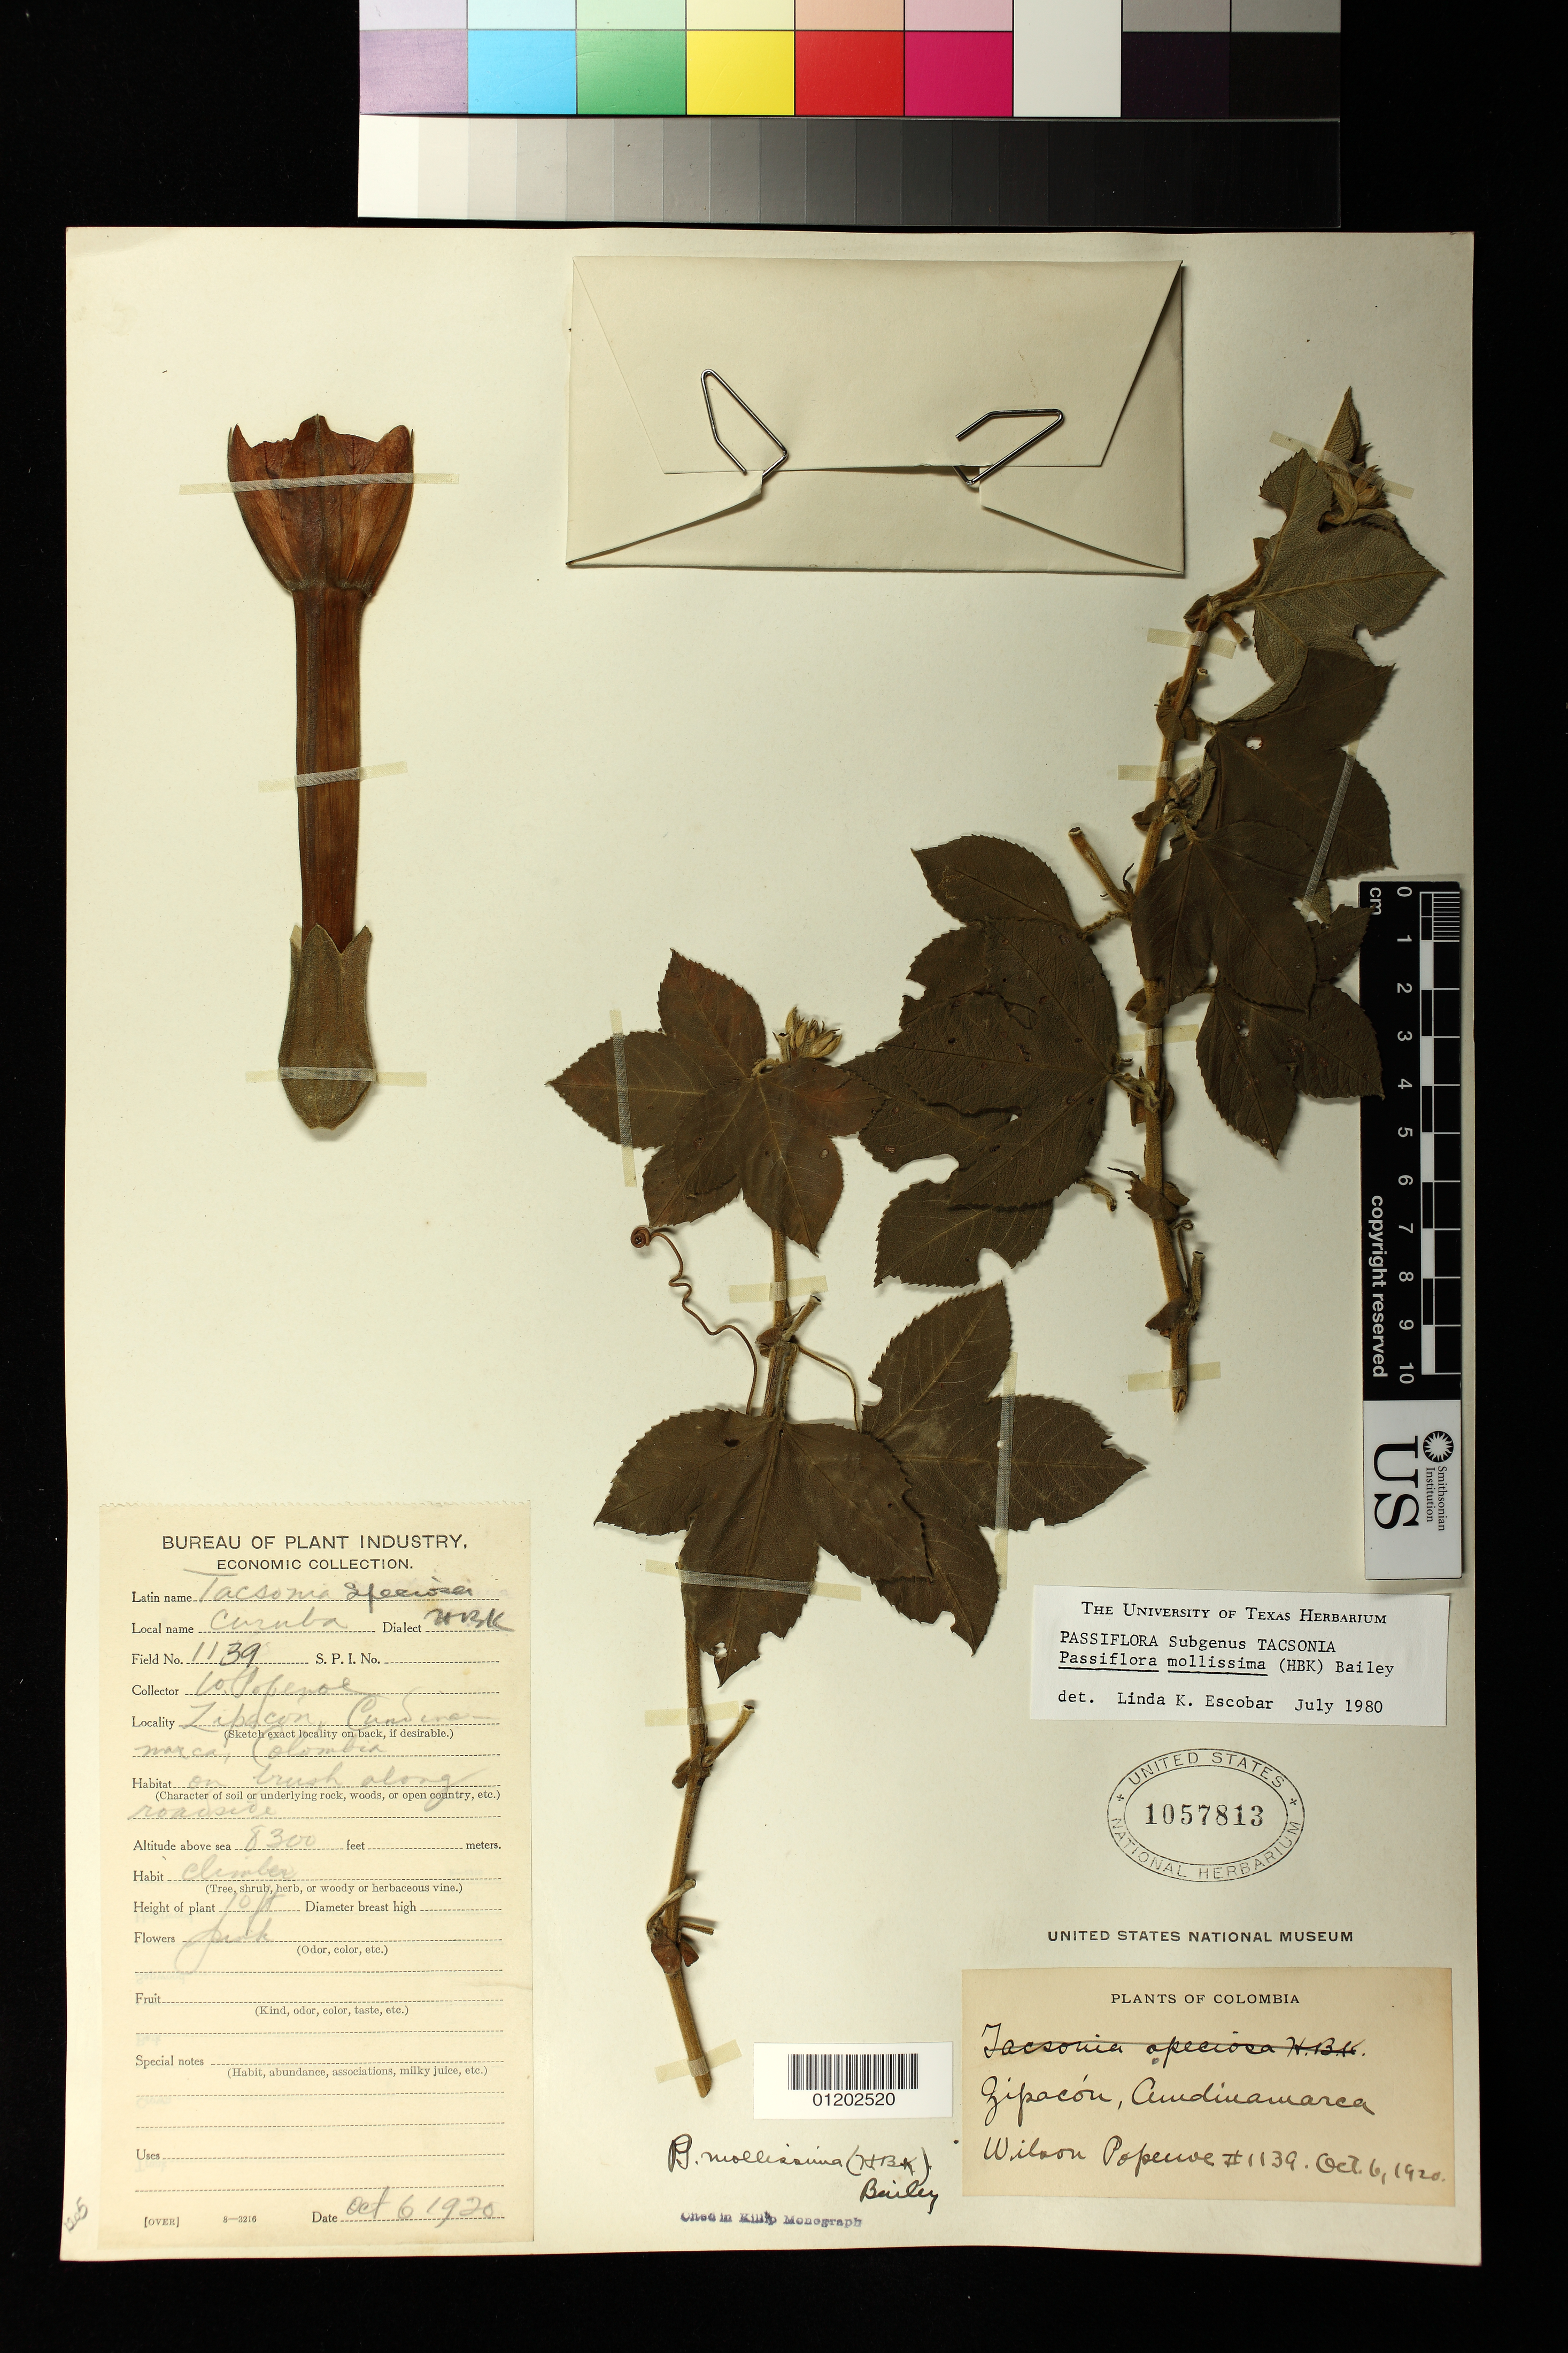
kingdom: Plantae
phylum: Tracheophyta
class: Magnoliopsida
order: Malpighiales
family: Passifloraceae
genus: Passiflora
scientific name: Passiflora mollissima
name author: (Kunth) L.H. Bailey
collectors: W. Popenoe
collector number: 1139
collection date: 1920-10-06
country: Colombia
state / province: Cundinamarca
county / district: Zipacón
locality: on brush along roadside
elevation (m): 2530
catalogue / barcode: US 1057813